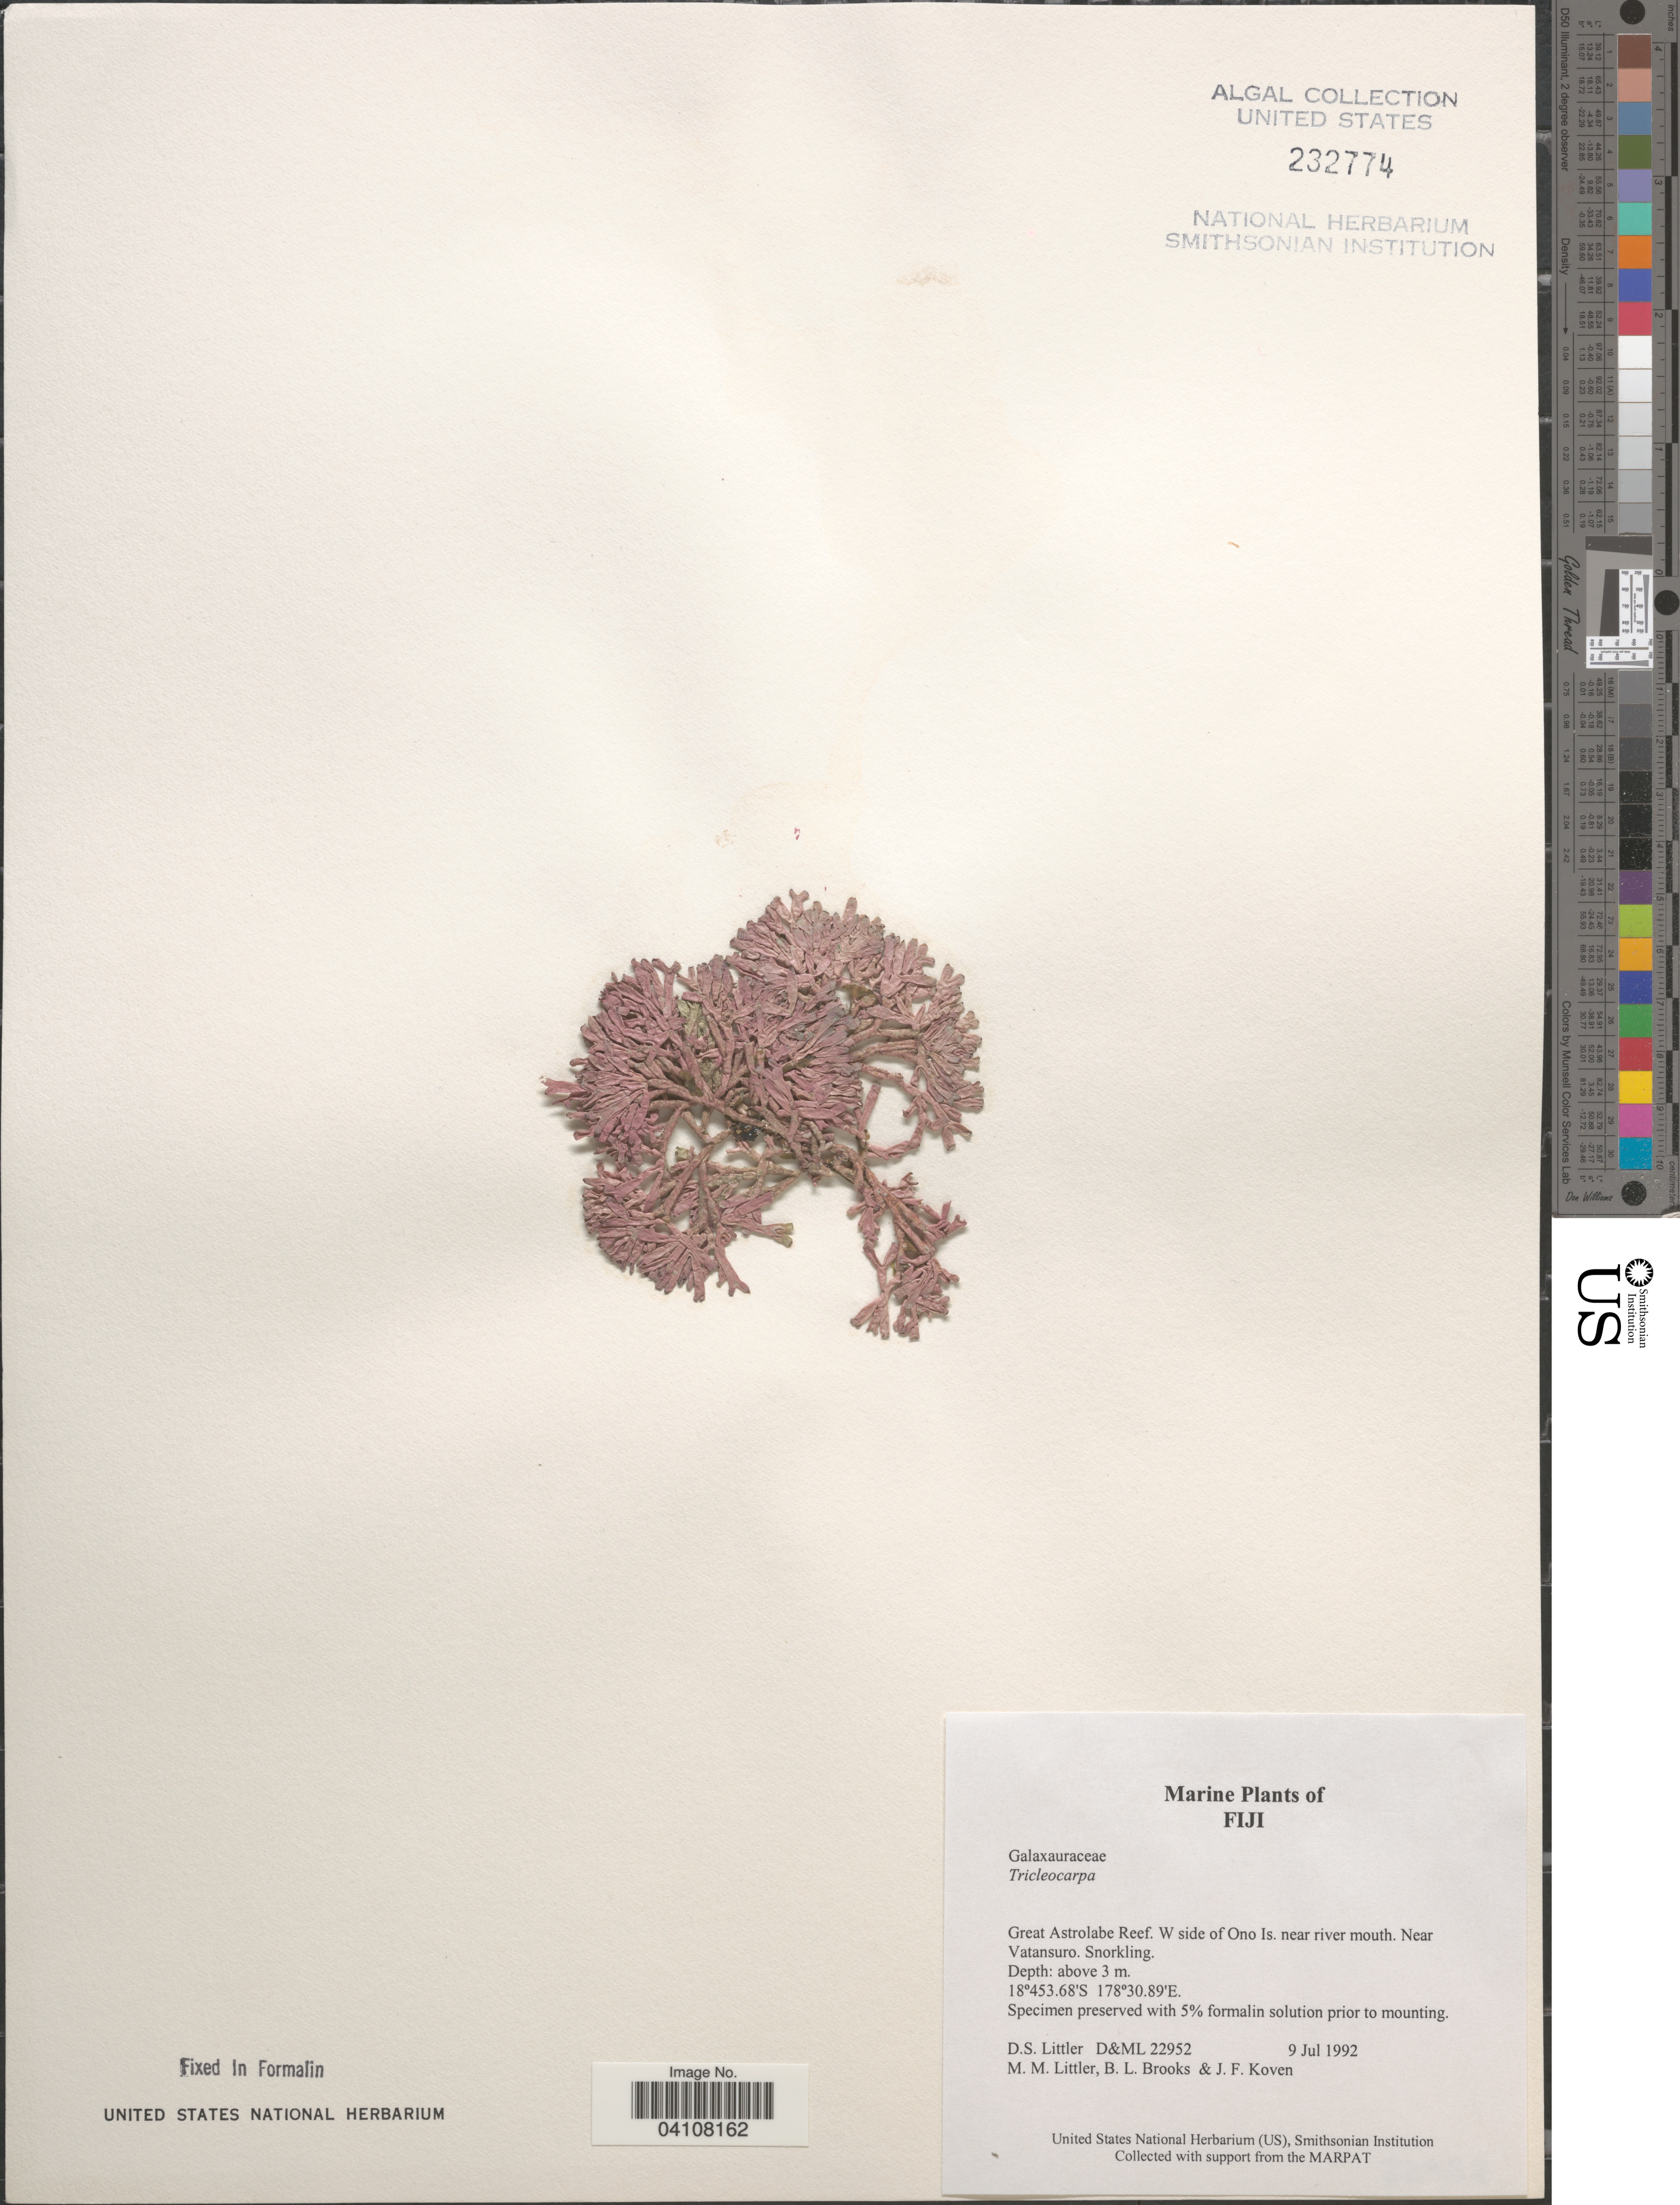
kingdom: Plantae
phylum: Rhodophyta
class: Florideophyceae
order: Nemaliales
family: Galaxauraceae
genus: Tricleocarpa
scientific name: Tricleocarpa sp.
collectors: D. S. Littler, B. Brooks & J. Koven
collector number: D&ML22952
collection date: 1992-07-09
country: Fiji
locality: Great Astrolabe Reef. W side of Ono Is. near river mouth. Near Vatansuro. Snorkling.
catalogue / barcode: US 232774